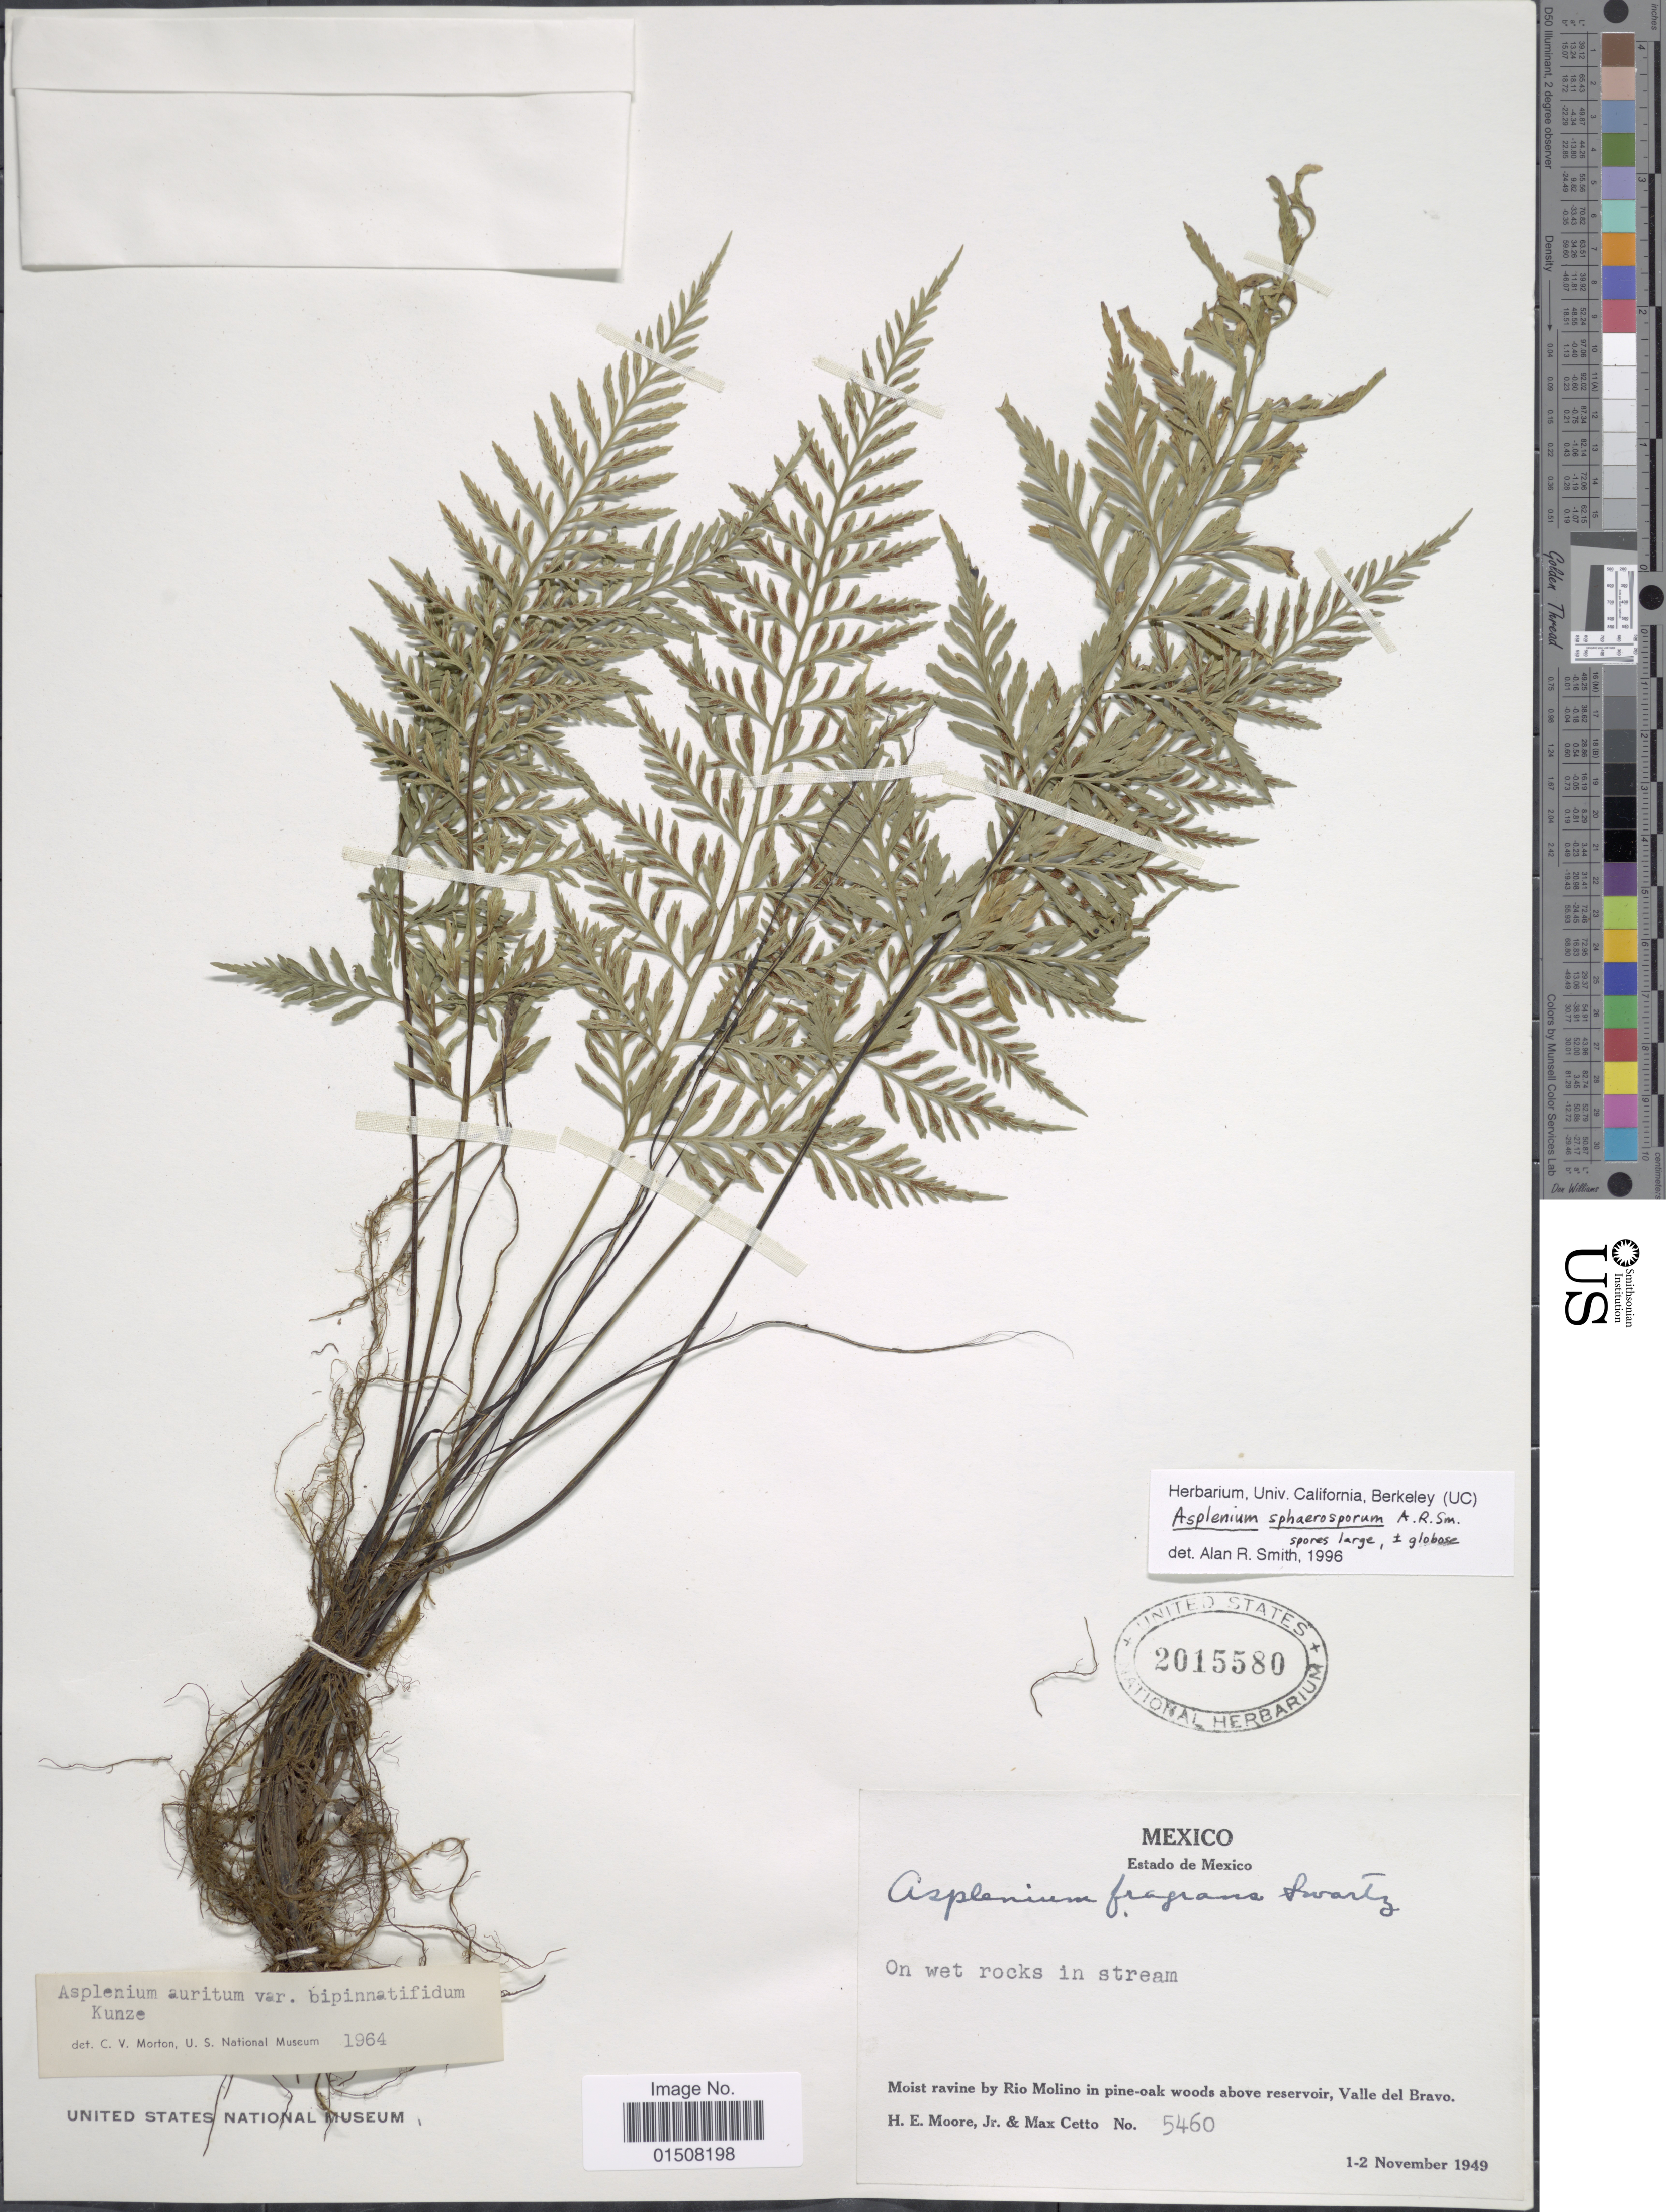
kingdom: Plantae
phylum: Tracheophyta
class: Polypodiopsida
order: Polypodiales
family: Aspleniaceae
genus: Asplenium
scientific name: Asplenium sphaerosporum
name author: A.R. Sm.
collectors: H. Moore & M. Cetto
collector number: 5460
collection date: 1949-11-01/1949-11-02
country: Mexico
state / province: México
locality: Moist ravine by Ri oMolino in pine-oak woods above reservoir, Valle del Bravo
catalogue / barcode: US 2015580